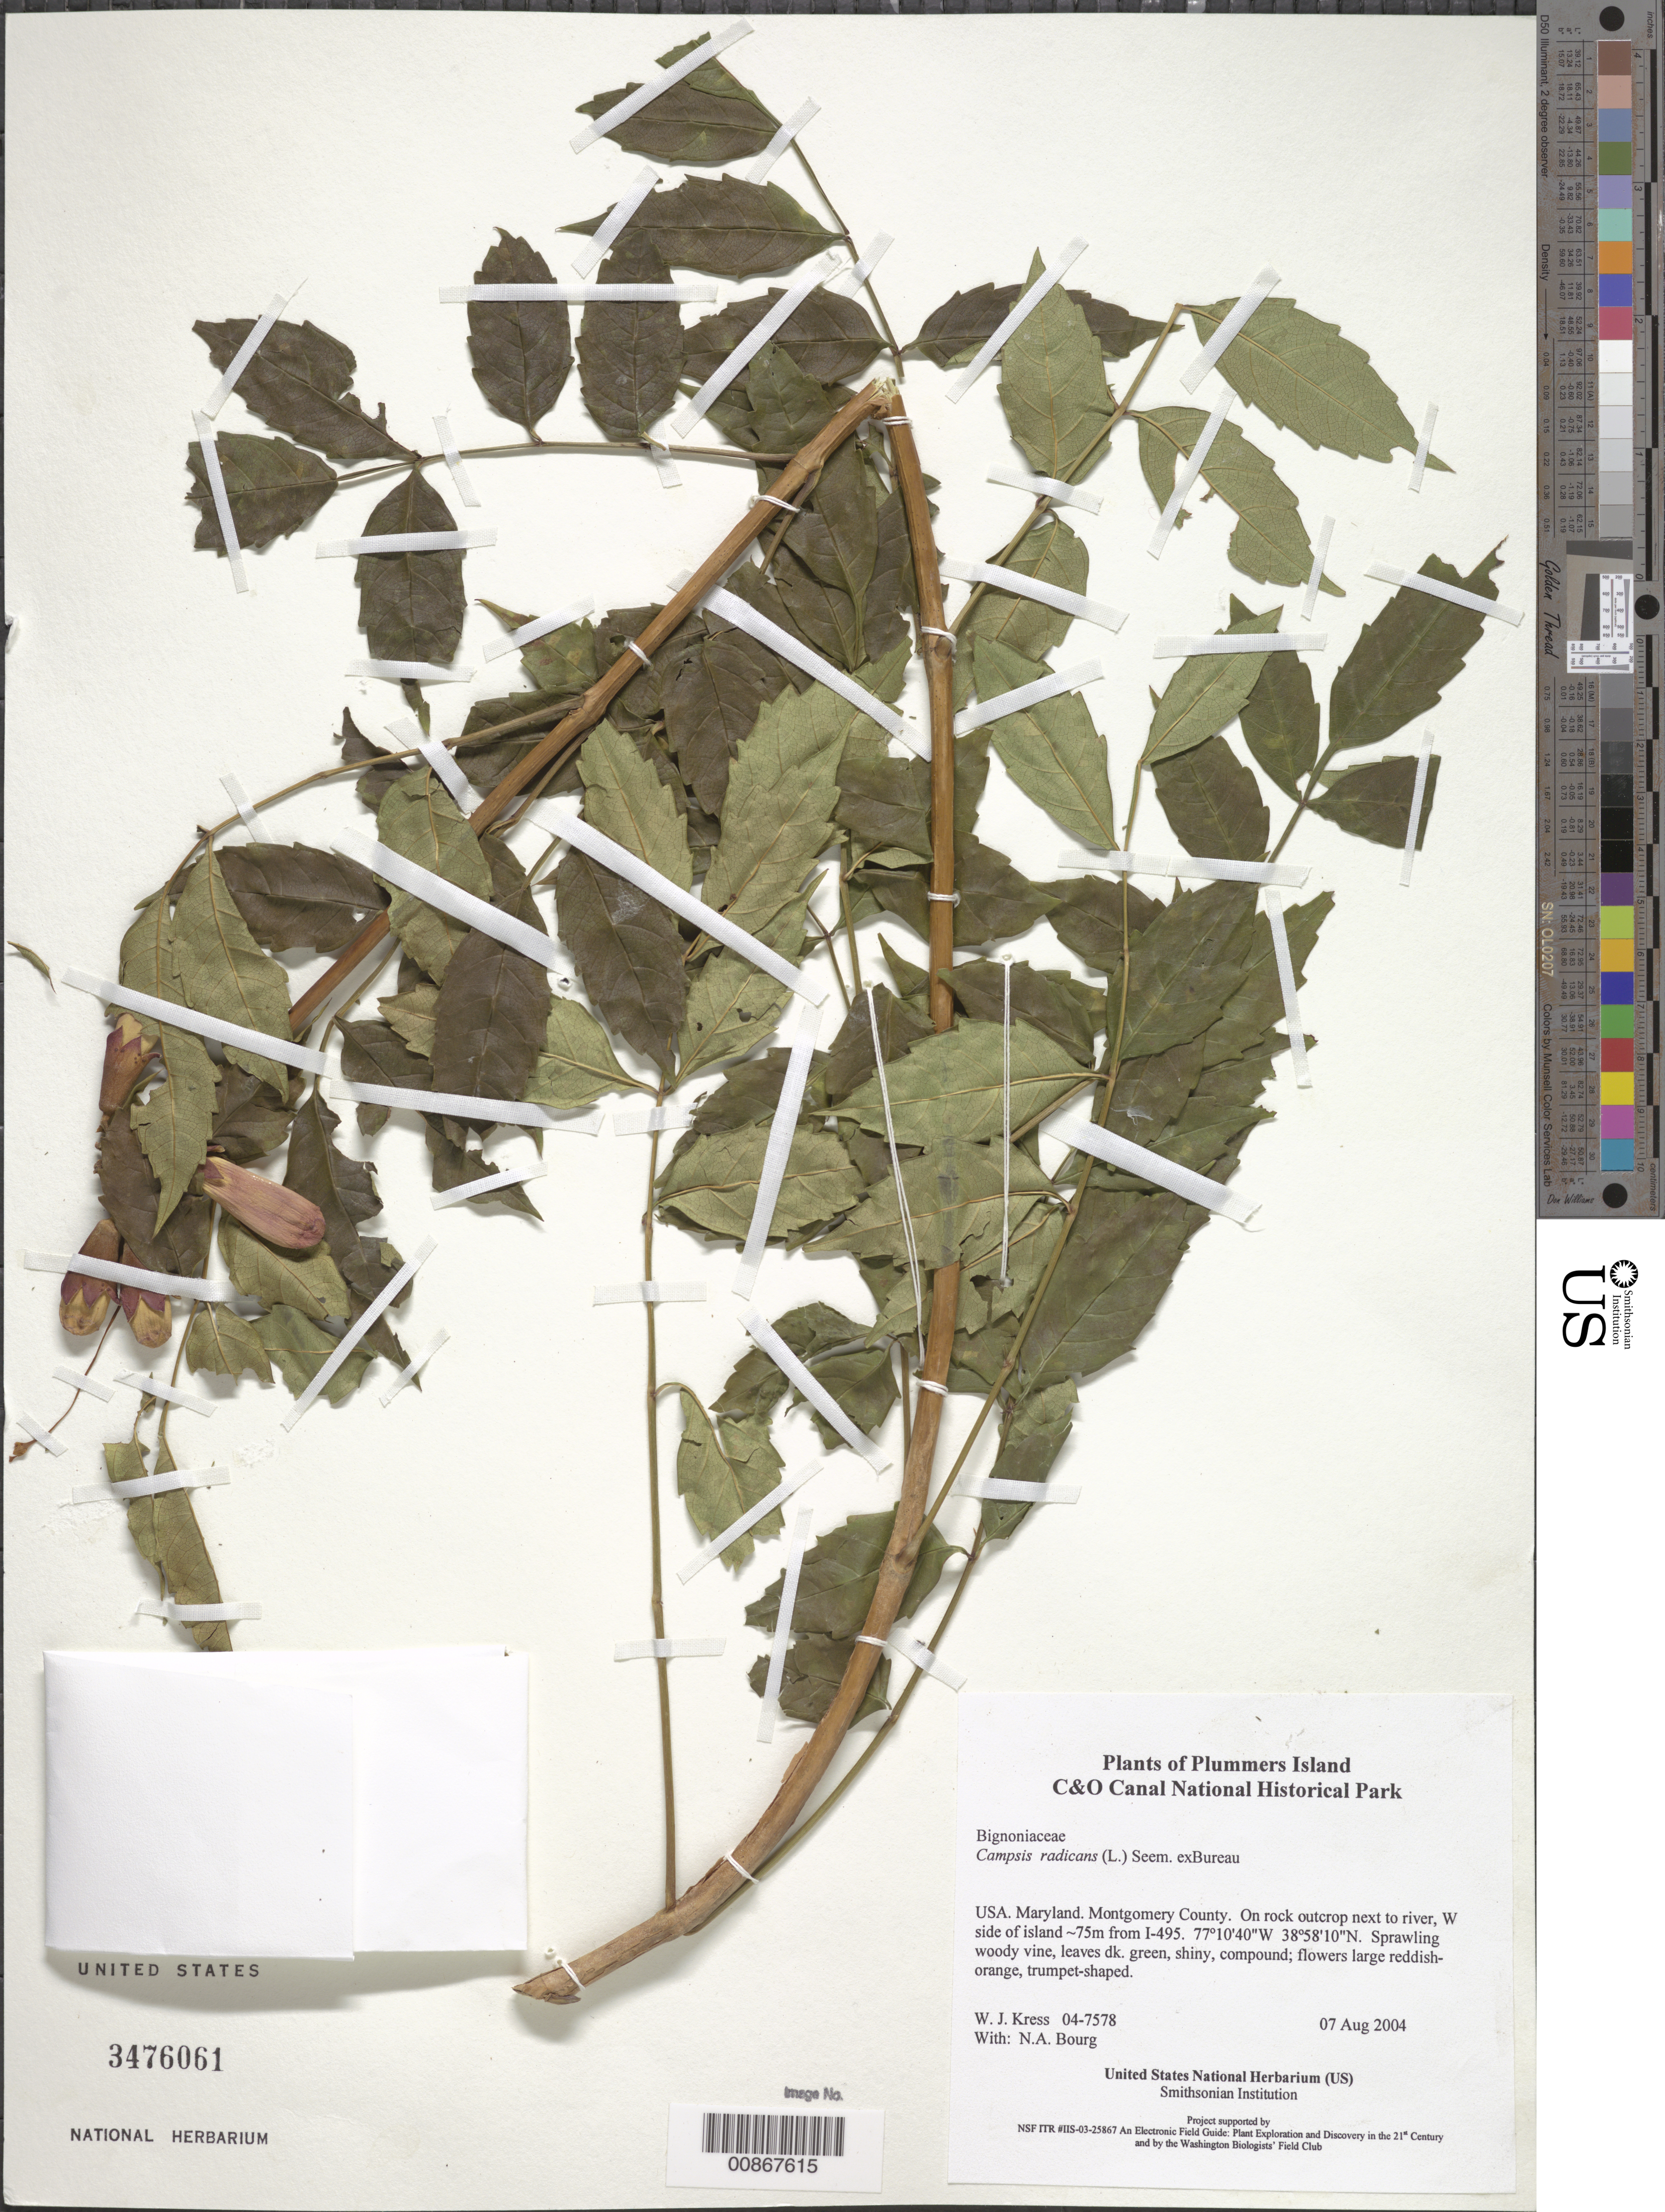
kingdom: Plantae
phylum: Tracheophyta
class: Magnoliopsida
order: Lamiales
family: Bignoniaceae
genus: Campsis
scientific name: Campsis radicans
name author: (L.) Seem.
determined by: Bourg, N. A.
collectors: W. J. Kress & N. A. Bourg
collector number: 04-7578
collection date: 2004-08-07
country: United States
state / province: Maryland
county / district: Montgomery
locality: Chesapeake and Ohio Canal National Historical Park, Plummers Island. On rock outcrop next to river W.side of island ~75m from I-495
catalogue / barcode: US 3476061